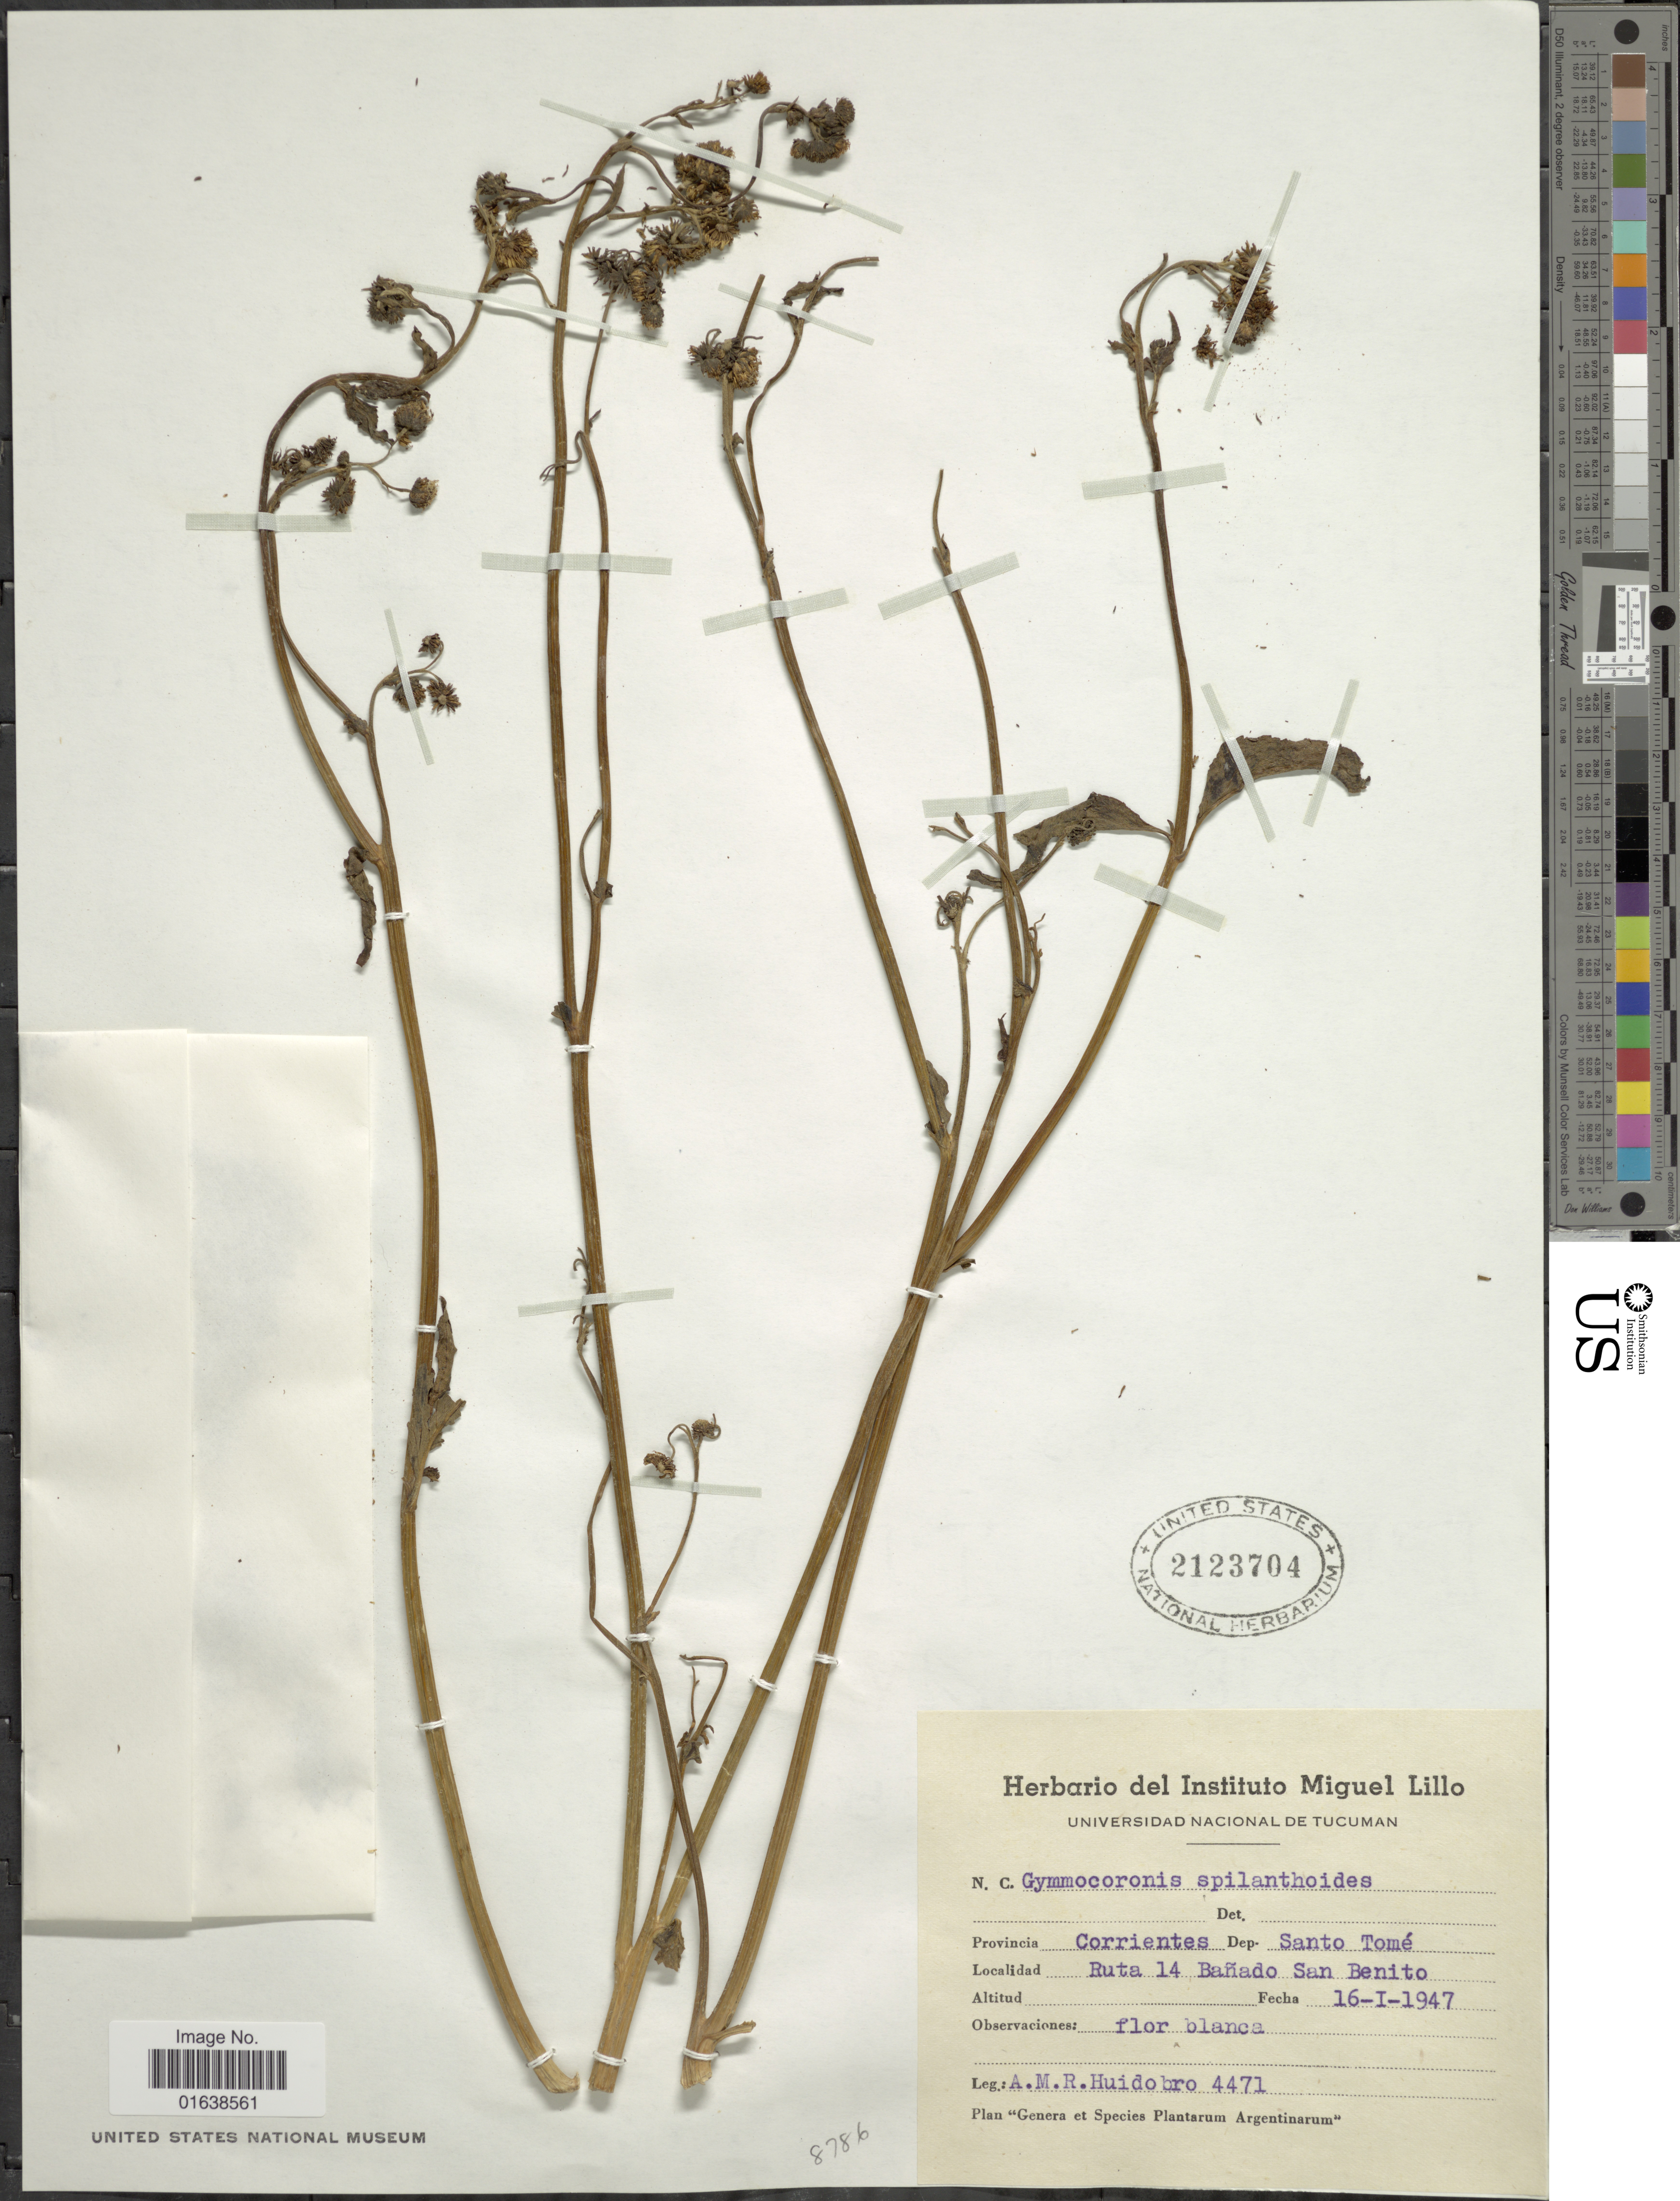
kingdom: Plantae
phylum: Tracheophyta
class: Magnoliopsida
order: Asterales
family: Asteraceae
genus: Gymnocoronis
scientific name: Gymnocoronis spilanthoides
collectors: A. M. R. Huidobro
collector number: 4471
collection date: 1947-01-16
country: Argentina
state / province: Corrientes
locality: Provincia Corrientes. Dep. Santo Tome. Ruta 14 Bañado San Benito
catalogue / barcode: US 2123704